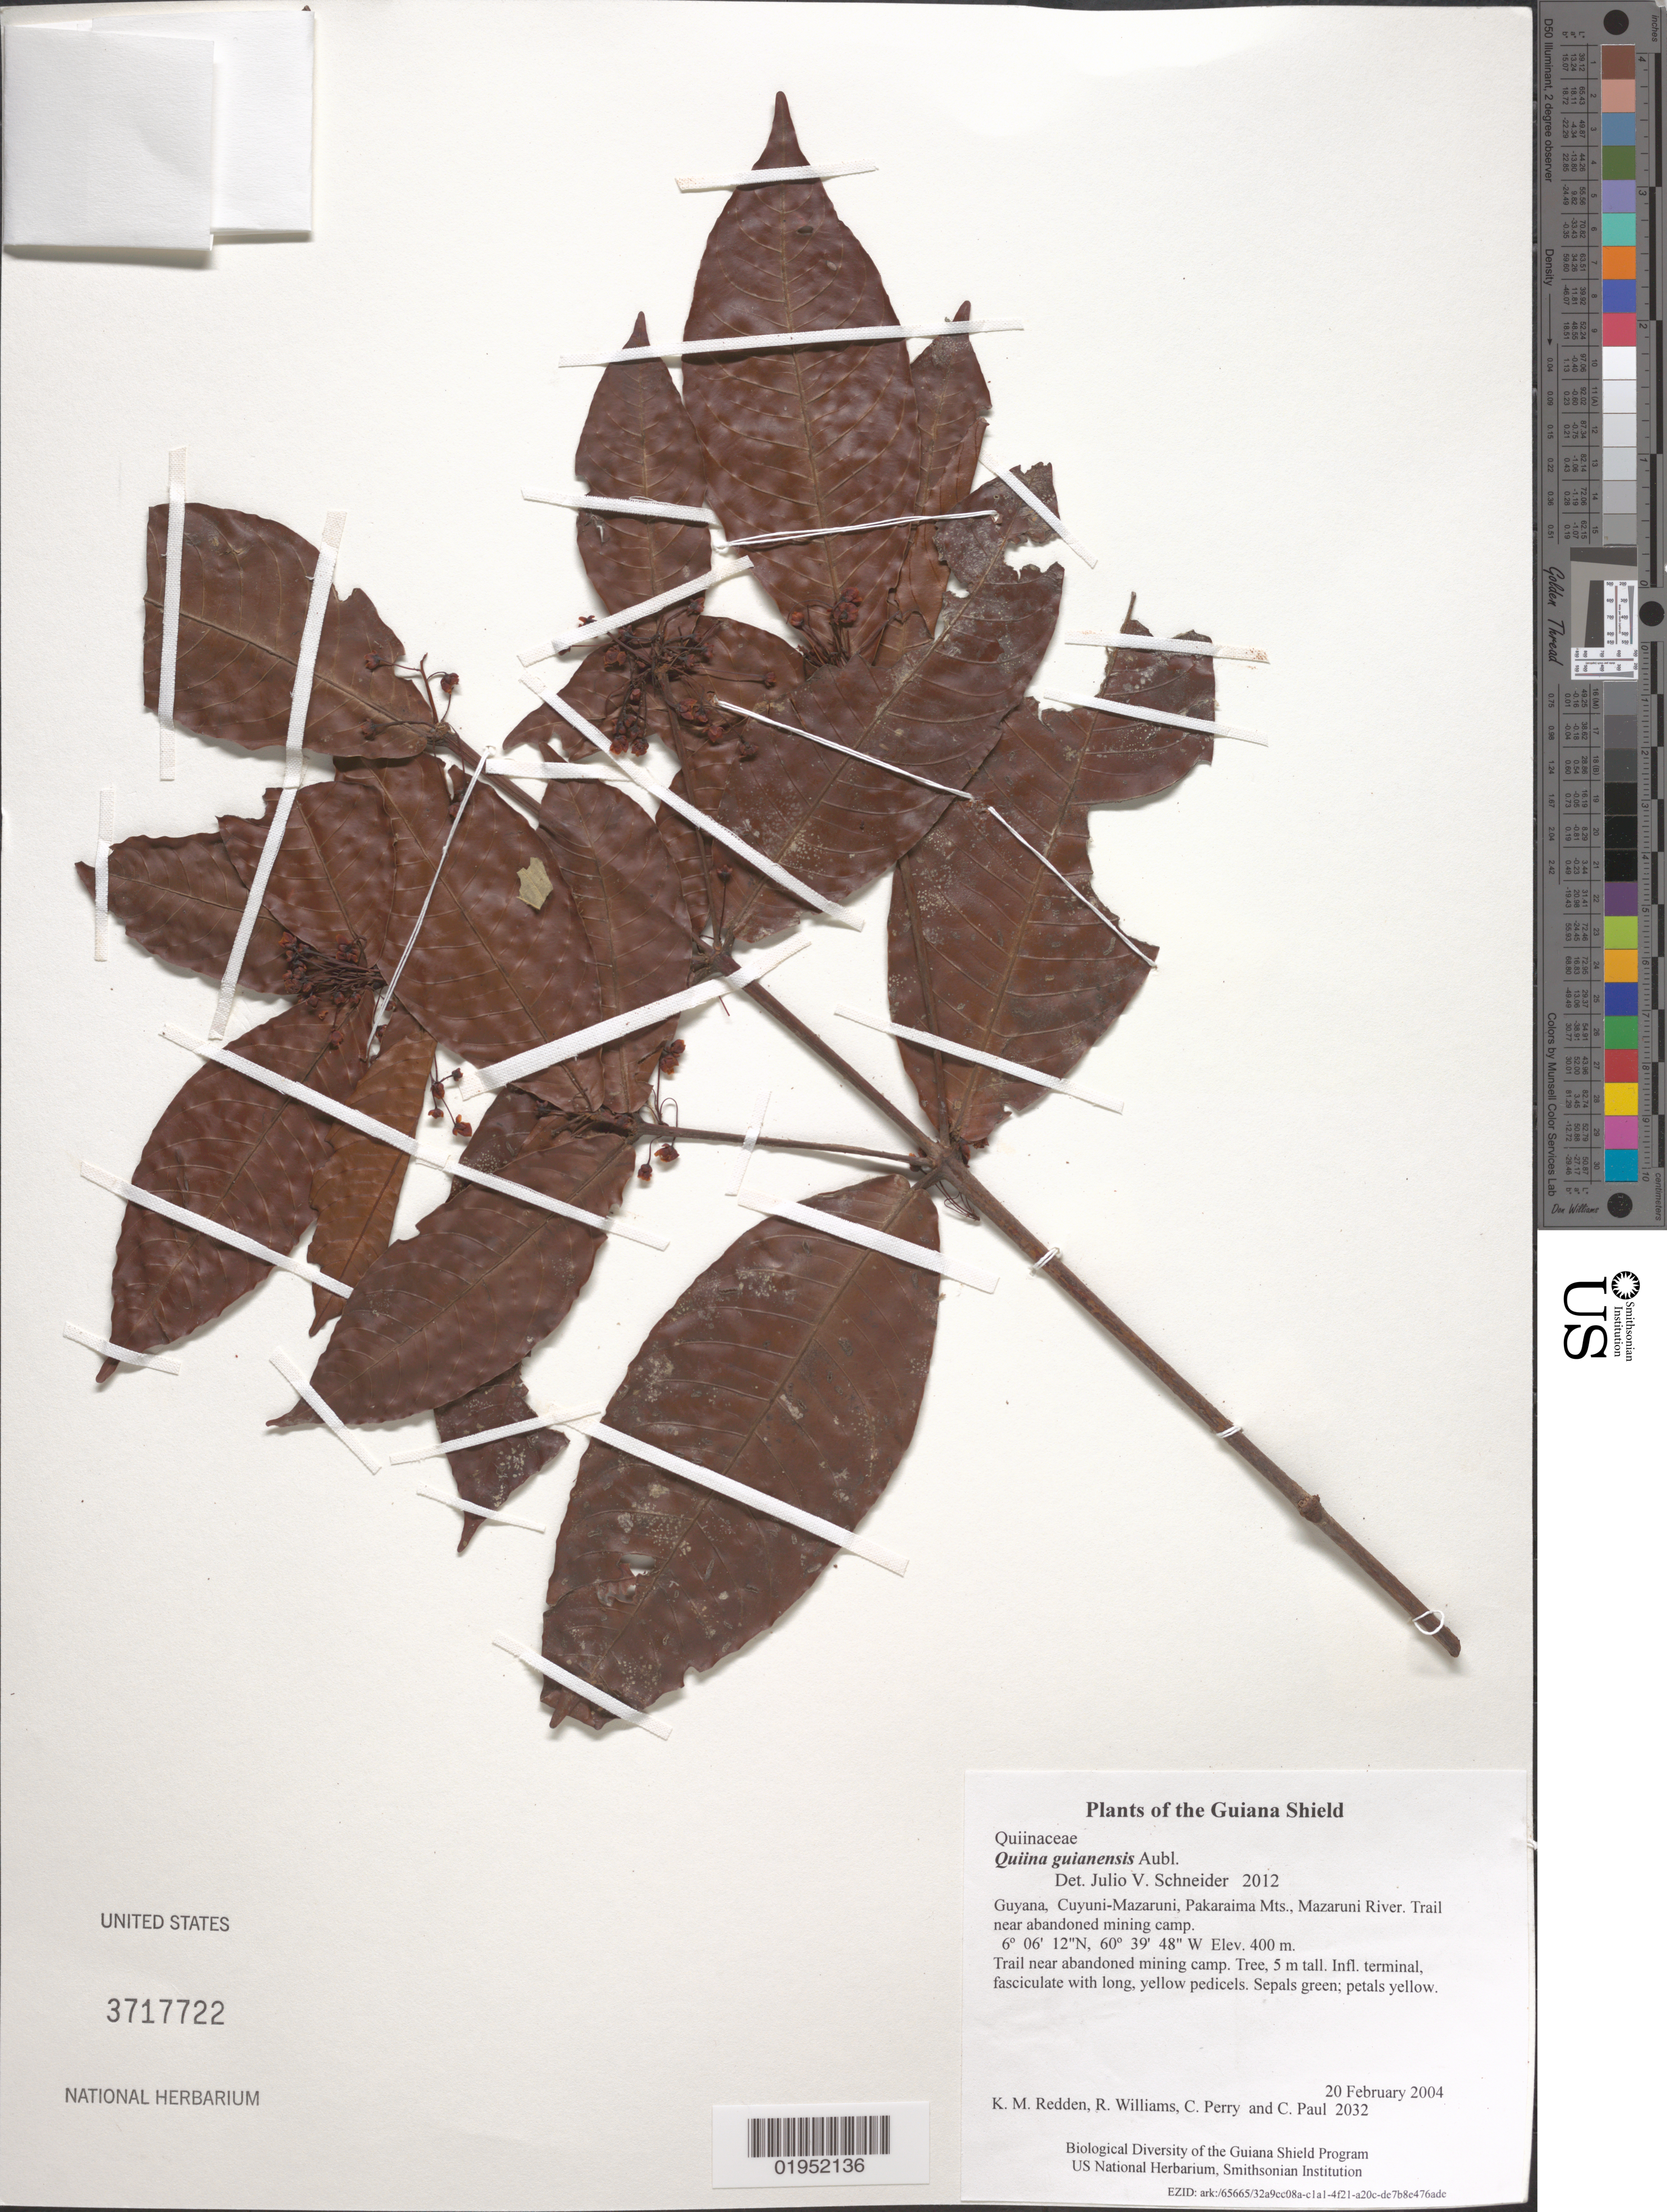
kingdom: Plantae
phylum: Tracheophyta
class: Magnoliopsida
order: Malpighiales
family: Quiinaceae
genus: Quiina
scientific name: Quiina guianensis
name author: Aubl.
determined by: Schneider, J. V.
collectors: K. M. Redden, R. Williams, C. Perry & C. Paul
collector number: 2032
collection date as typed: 20 February 2004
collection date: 2004-02-20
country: Guyana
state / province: Cuyuni-Mazaruni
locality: Pakaraima Mts., Mazaruni River. Trail near abandoned mining camp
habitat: Trail near abandoned mining camp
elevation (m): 400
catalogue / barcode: US 3717722